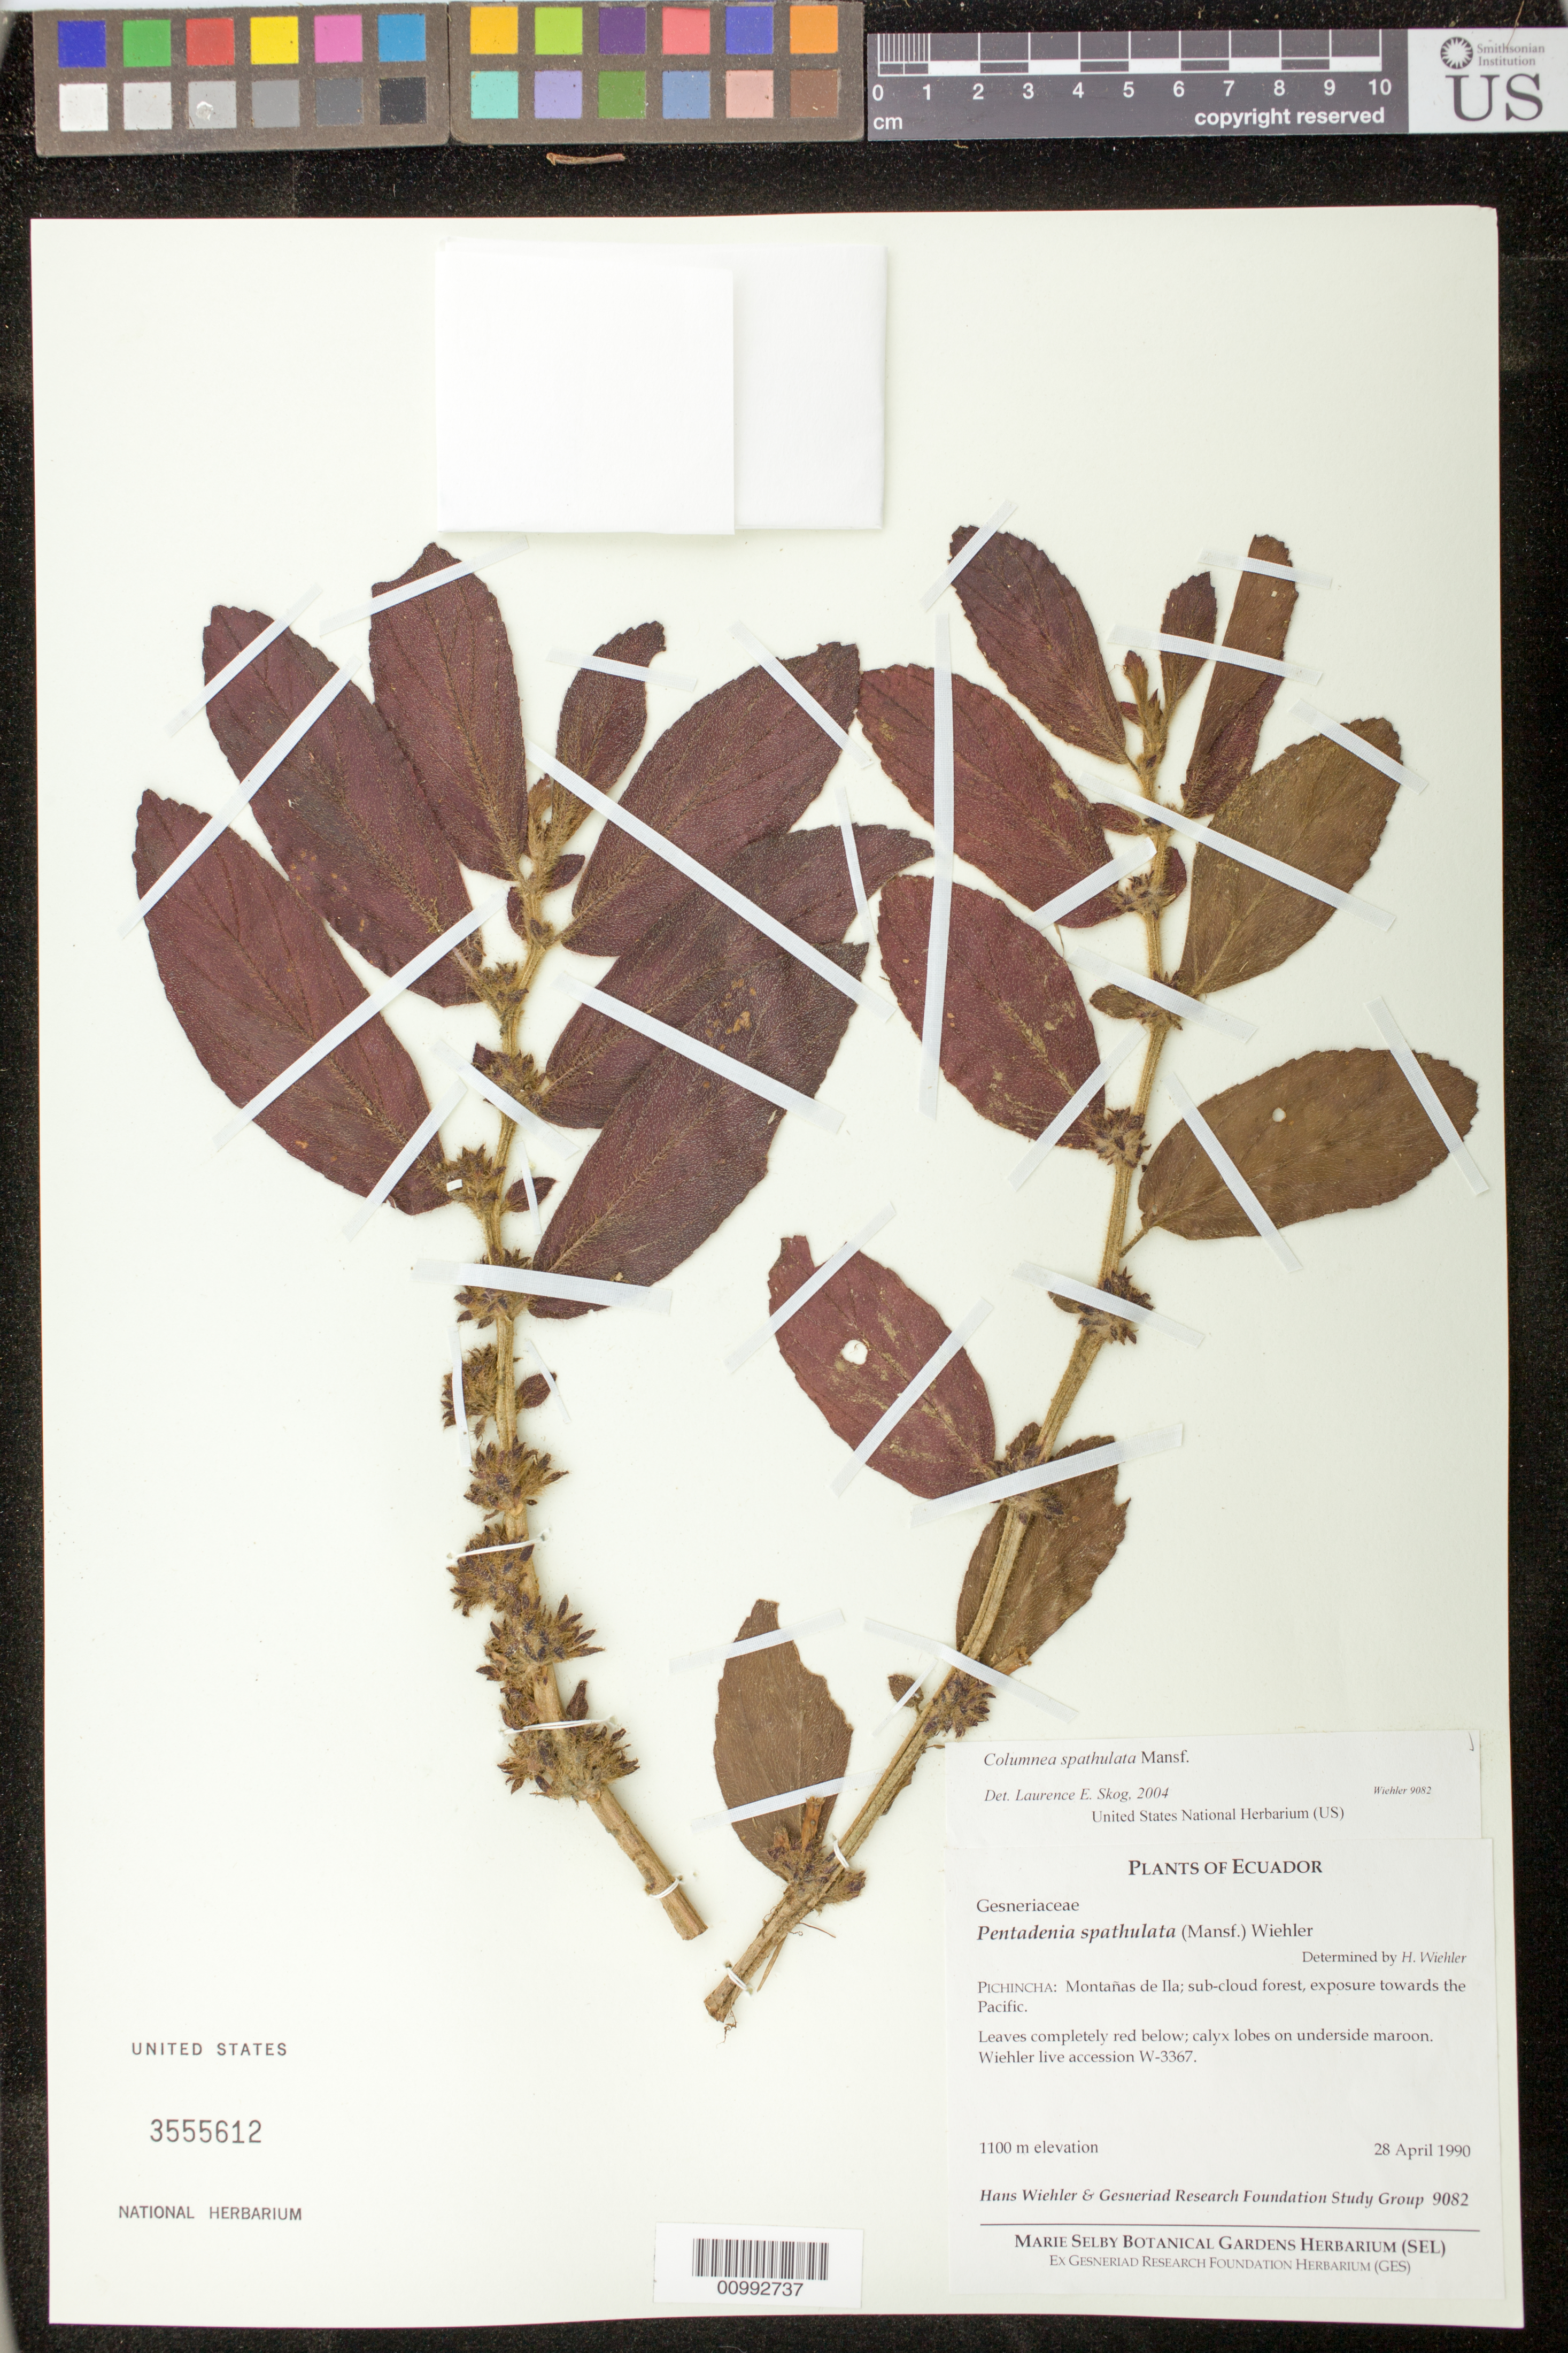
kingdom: Plantae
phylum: Tracheophyta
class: Magnoliopsida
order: Lamiales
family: Gesneriaceae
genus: Columnea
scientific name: Columnea spathulata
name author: Mansf.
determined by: Skog, Laurence E.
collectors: H. J. Wiehler & GRF Study Group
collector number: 9082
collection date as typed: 28 Apr 1990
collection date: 1990-04-28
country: Ecuador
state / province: Pichincha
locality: Pichincha: Montañas de Ila; sub-cloud forest, exposure towards the Pacific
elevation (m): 1100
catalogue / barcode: US 3555612